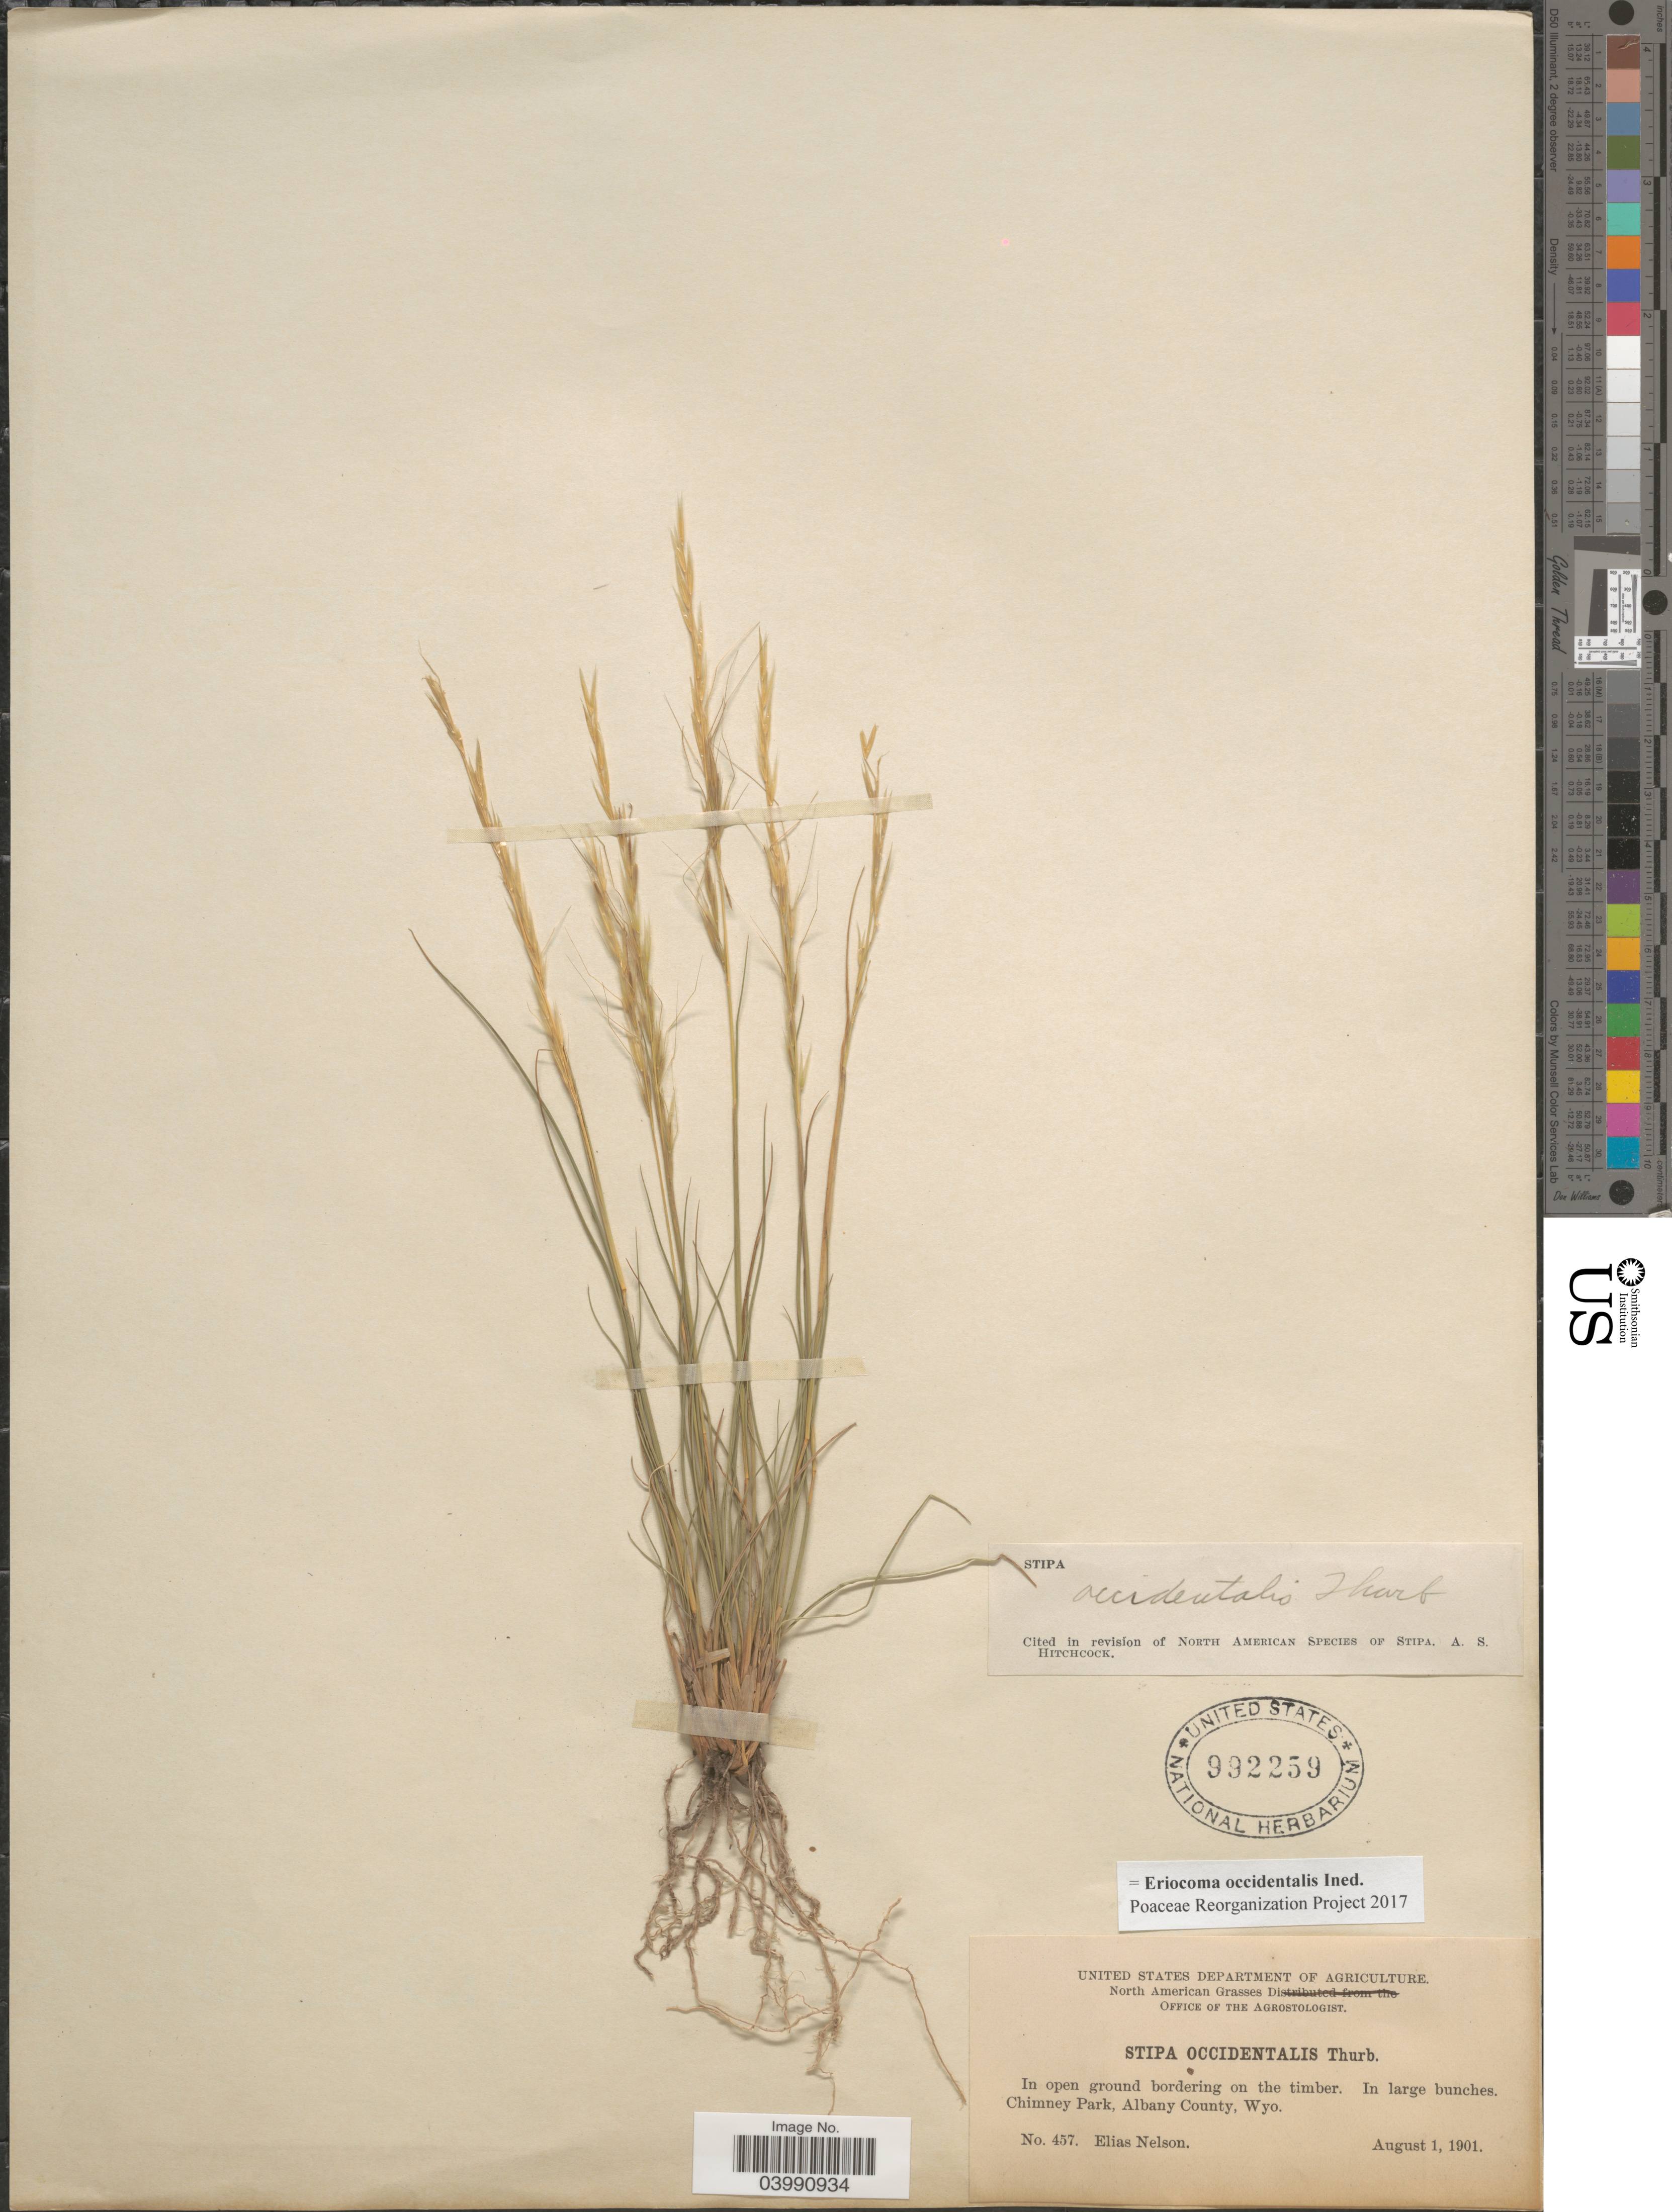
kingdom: Plantae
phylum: Tracheophyta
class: Liliopsida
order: Poales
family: Poaceae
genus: Eriocoma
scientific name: Eriocoma occidentalis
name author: (Thurb. ex S. Watson) Romasch.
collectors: E. Nelson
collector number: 457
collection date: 1901-08-01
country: United States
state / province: Wyoming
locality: In open ground bordering on the timber. Chimney Park, Albany County.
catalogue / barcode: US 992259